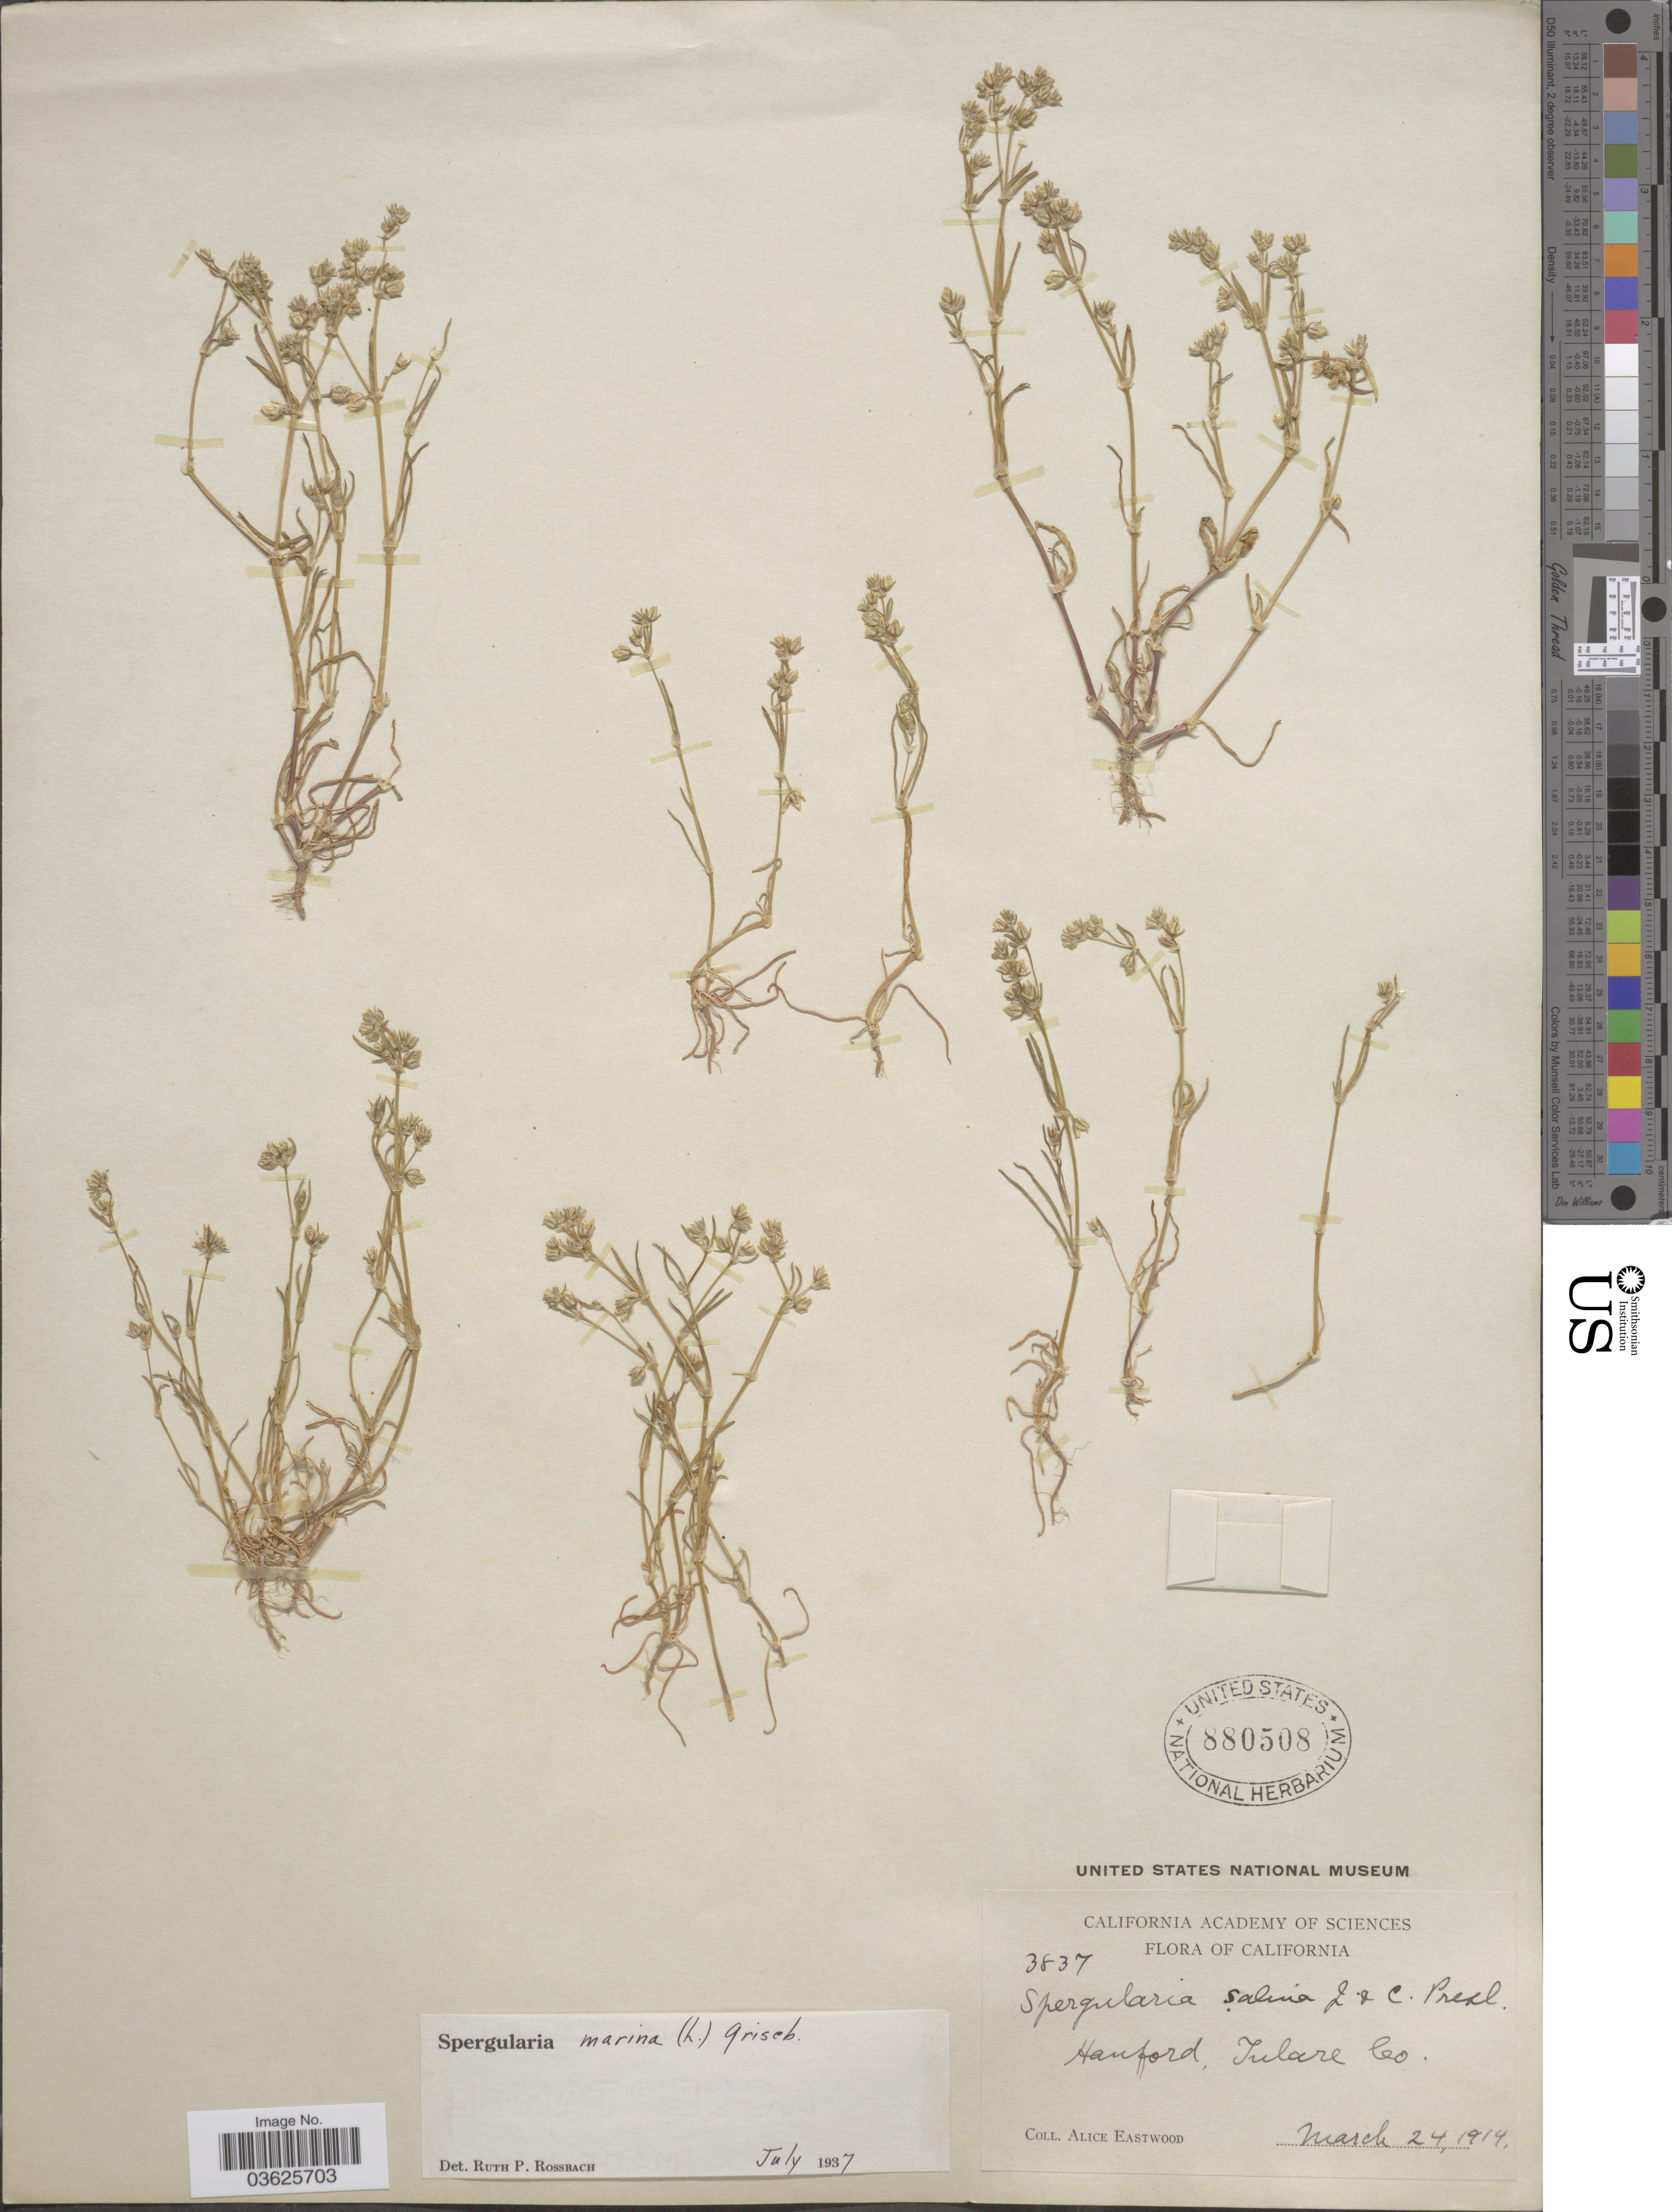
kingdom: Plantae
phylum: Tracheophyta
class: Magnoliopsida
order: Caryophyllales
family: Caryophyllaceae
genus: Spergularia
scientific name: Spergularia marina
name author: (L.) Griseb.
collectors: A. Eastwood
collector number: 3837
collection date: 1914-03-24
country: United States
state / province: California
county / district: Tulare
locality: Hanford, Tulare Co.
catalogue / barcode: US 880508